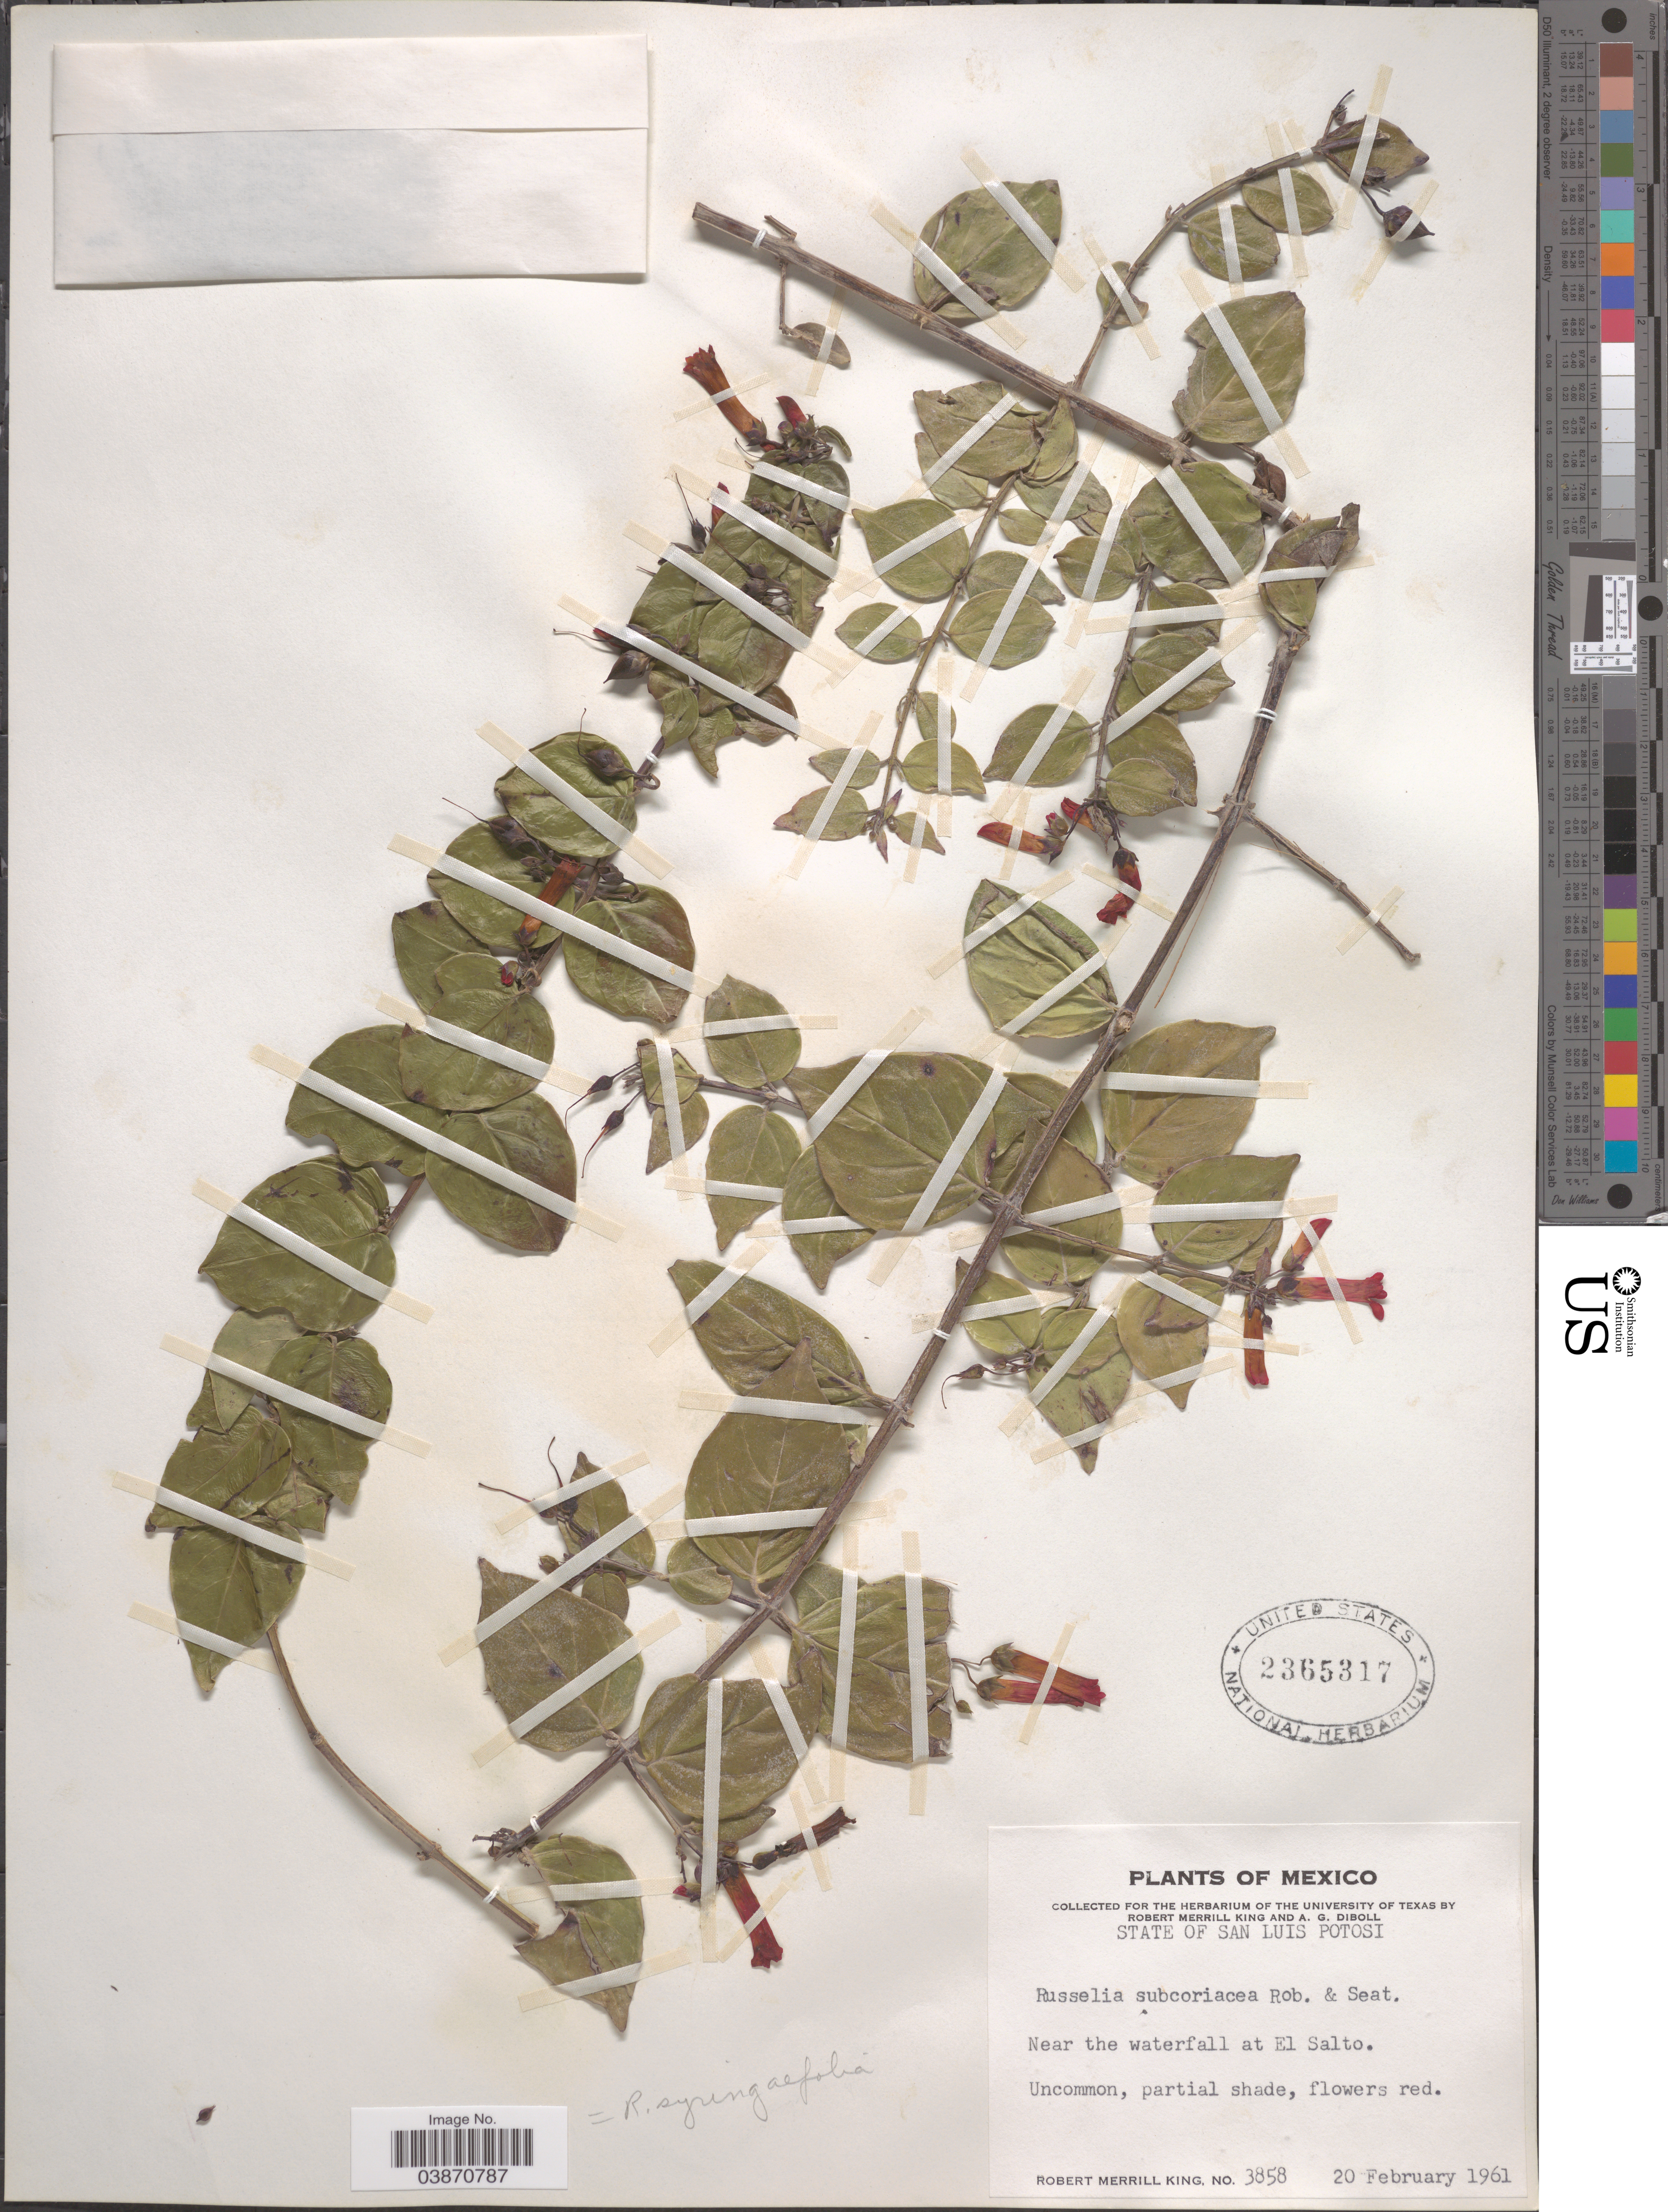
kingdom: Plantae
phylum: Tracheophyta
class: Magnoliopsida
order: Lamiales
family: Plantaginaceae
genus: Russelia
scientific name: Russelia syringifolia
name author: Schltdl. & Cham.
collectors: R. M. King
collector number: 3858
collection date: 1961-02-20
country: Mexico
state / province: San Luis Potosí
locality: Near the waterfall at El Salto.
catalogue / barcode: US 2365317